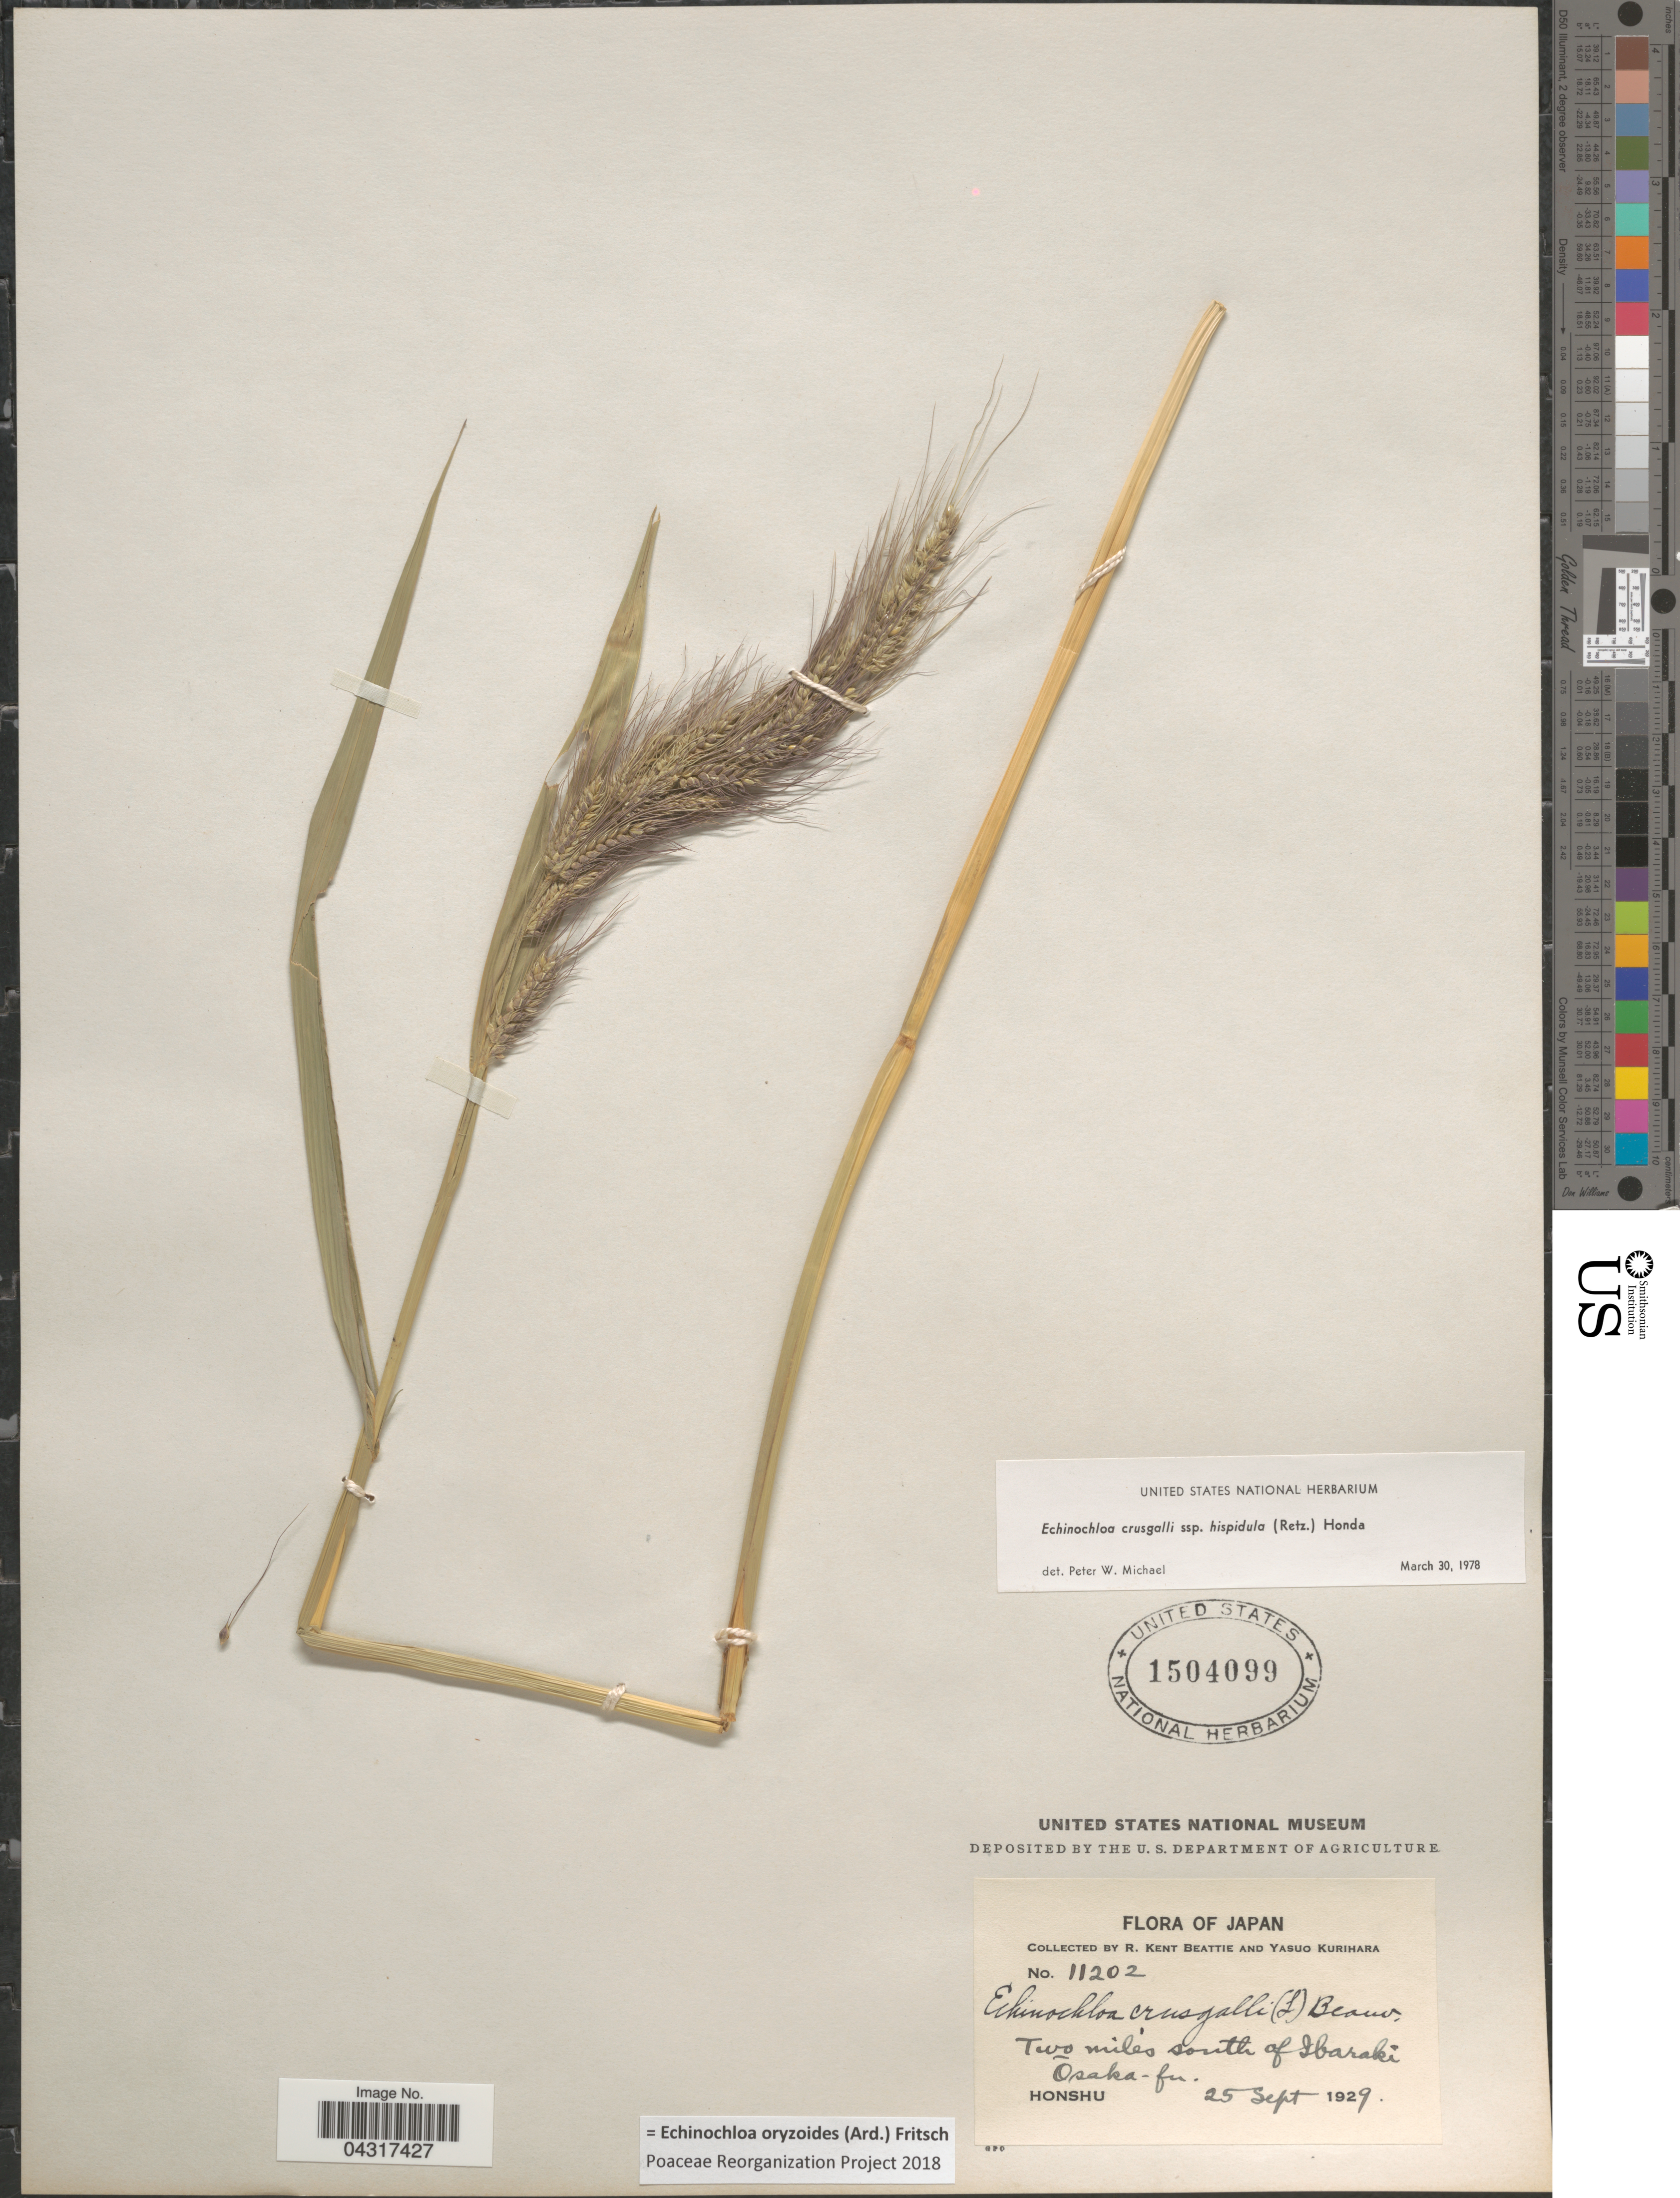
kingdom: Plantae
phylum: Tracheophyta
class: Liliopsida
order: Poales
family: Poaceae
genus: Echinochloa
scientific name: Echinochloa oryzoides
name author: (Ard.) Fritsch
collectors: R. K. Beattie & Y. Kurihara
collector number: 11202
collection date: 1929-09-25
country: Japan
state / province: Osaka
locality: Two miles south of Ibaraki. Osaka-fu. Honshu.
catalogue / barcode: US 1504099